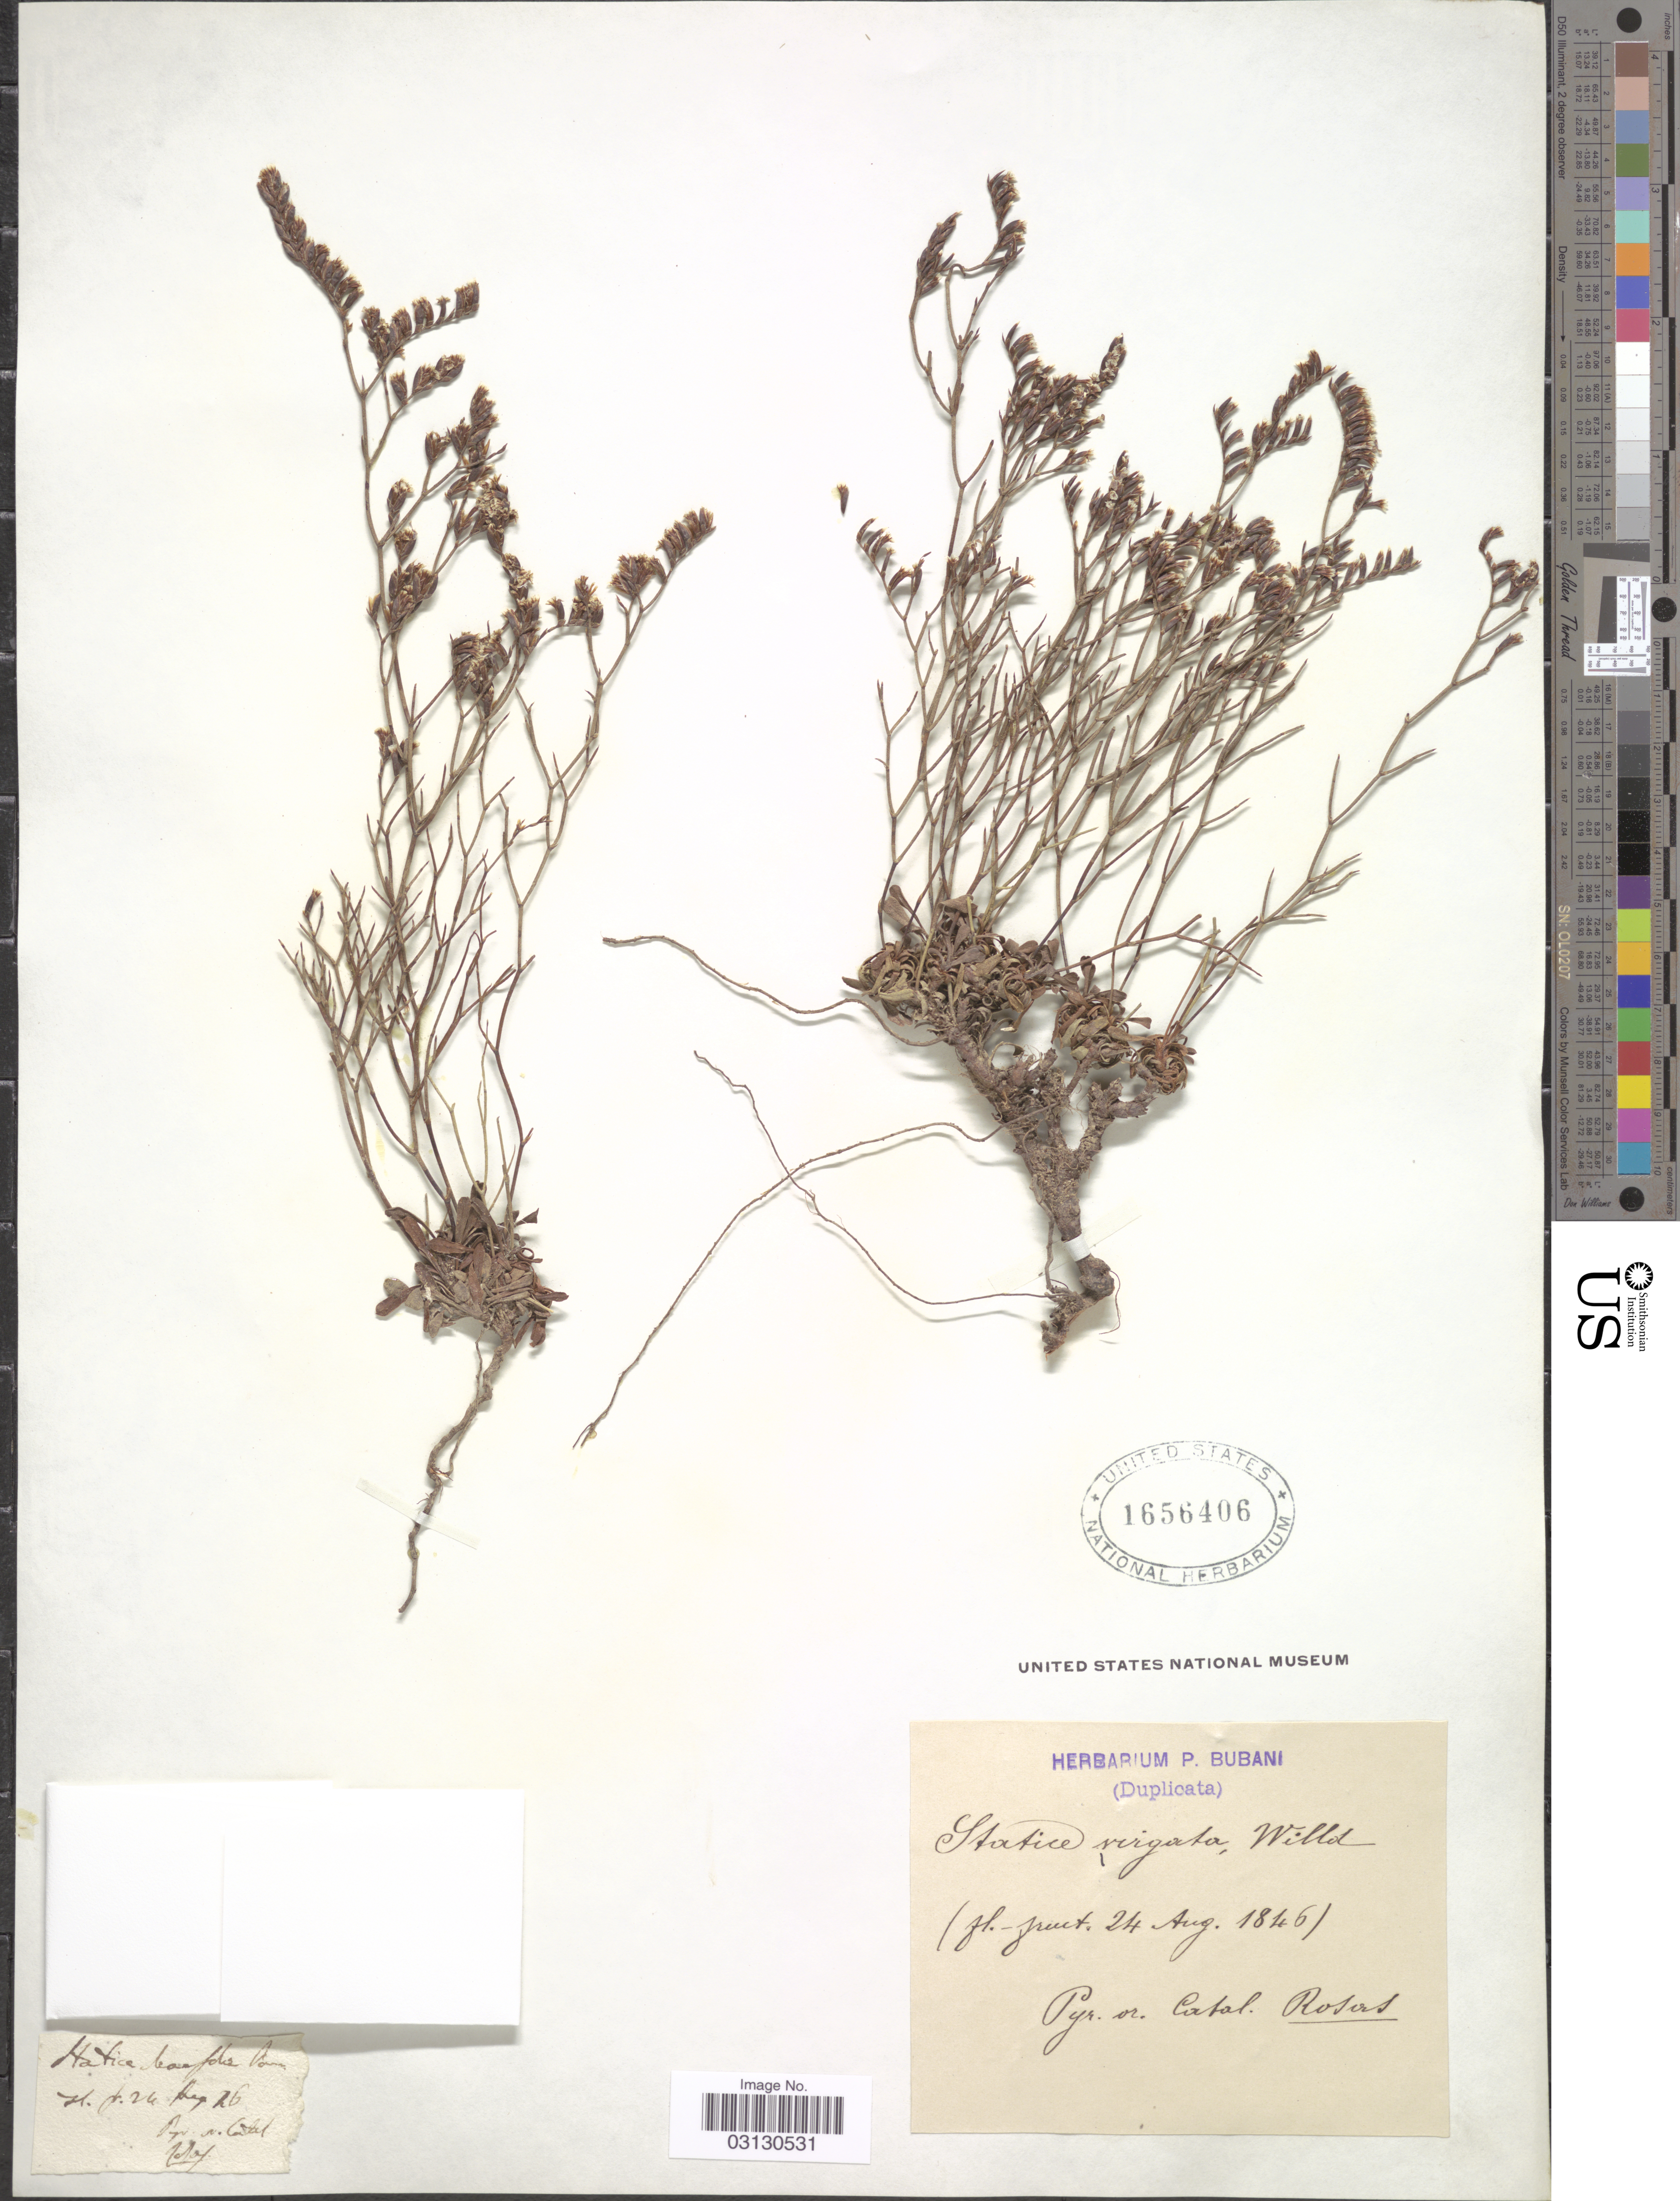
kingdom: Plantae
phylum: Tracheophyta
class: Magnoliopsida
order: Caryophyllales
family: Plumbaginaceae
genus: Limonium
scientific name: Limonium virgatum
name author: (Willd.) Fourr.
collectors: ex herb. P. Bubani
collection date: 1846-08-24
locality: Pyr. or. Catal.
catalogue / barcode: US 1656406